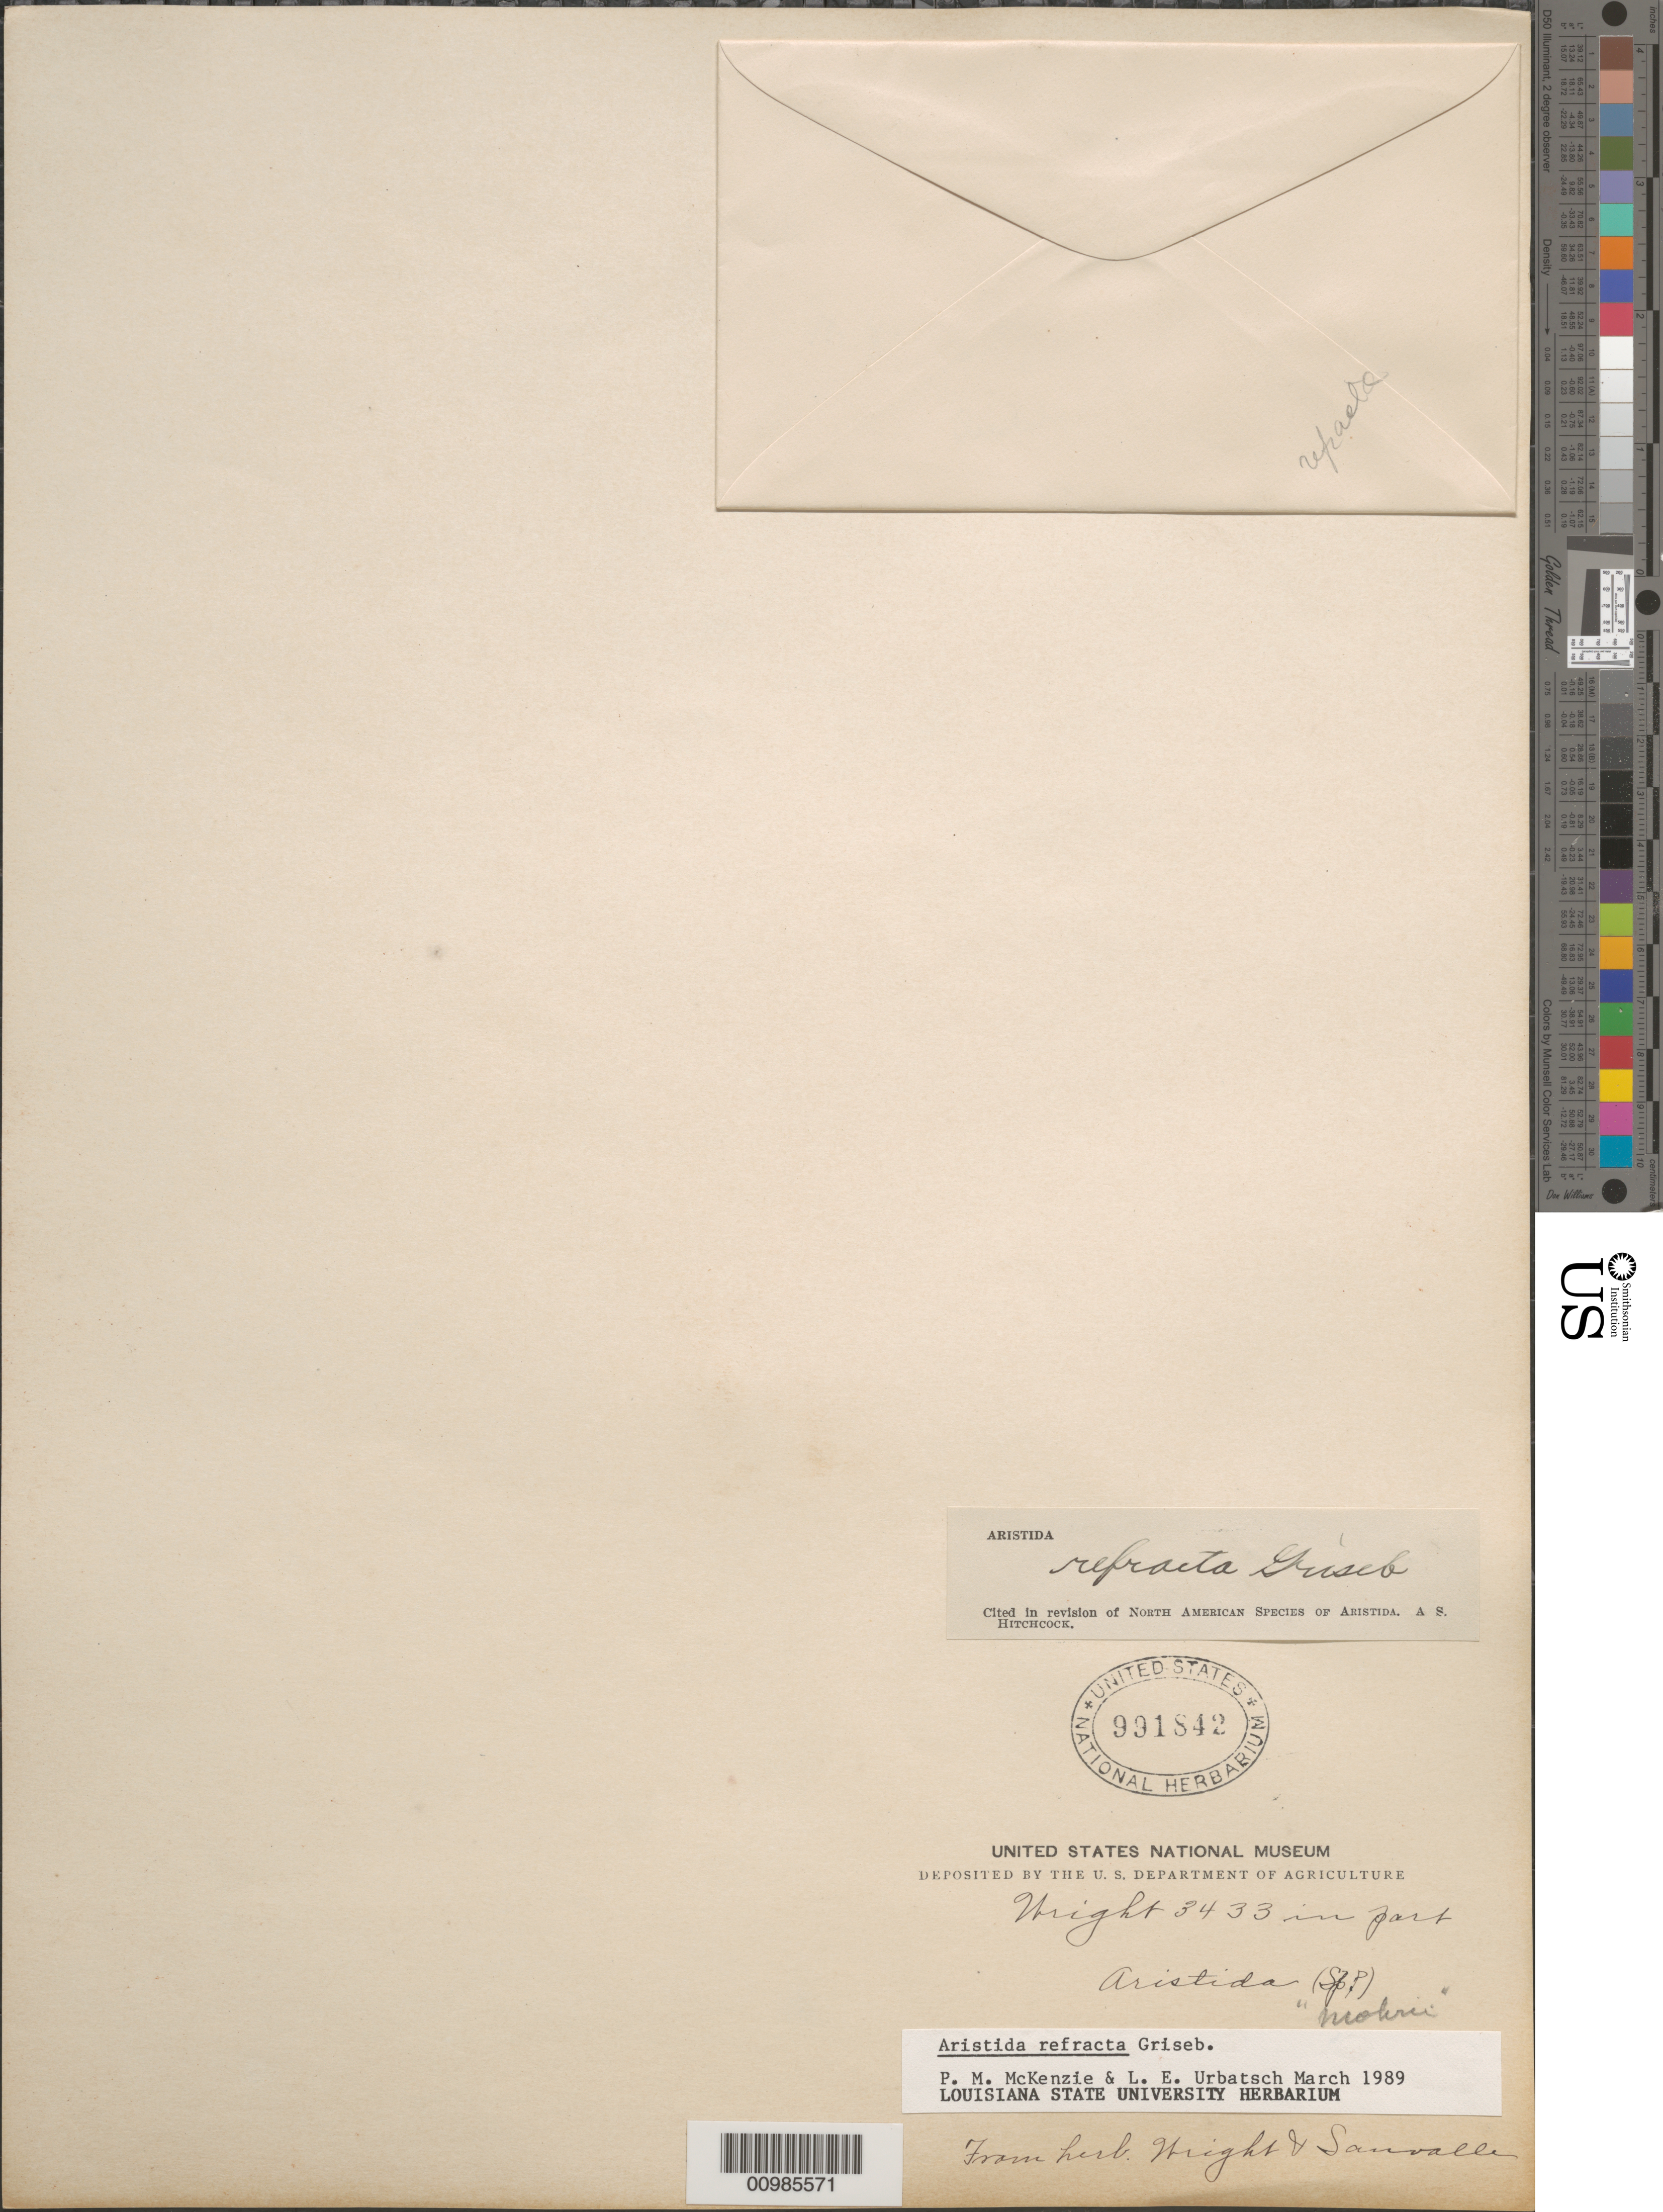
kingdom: Plantae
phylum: Tracheophyta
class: Liliopsida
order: Poales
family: Poaceae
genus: Aristida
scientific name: Aristida refracta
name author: Griseb.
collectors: C. Wright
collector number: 3433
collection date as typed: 1800 to 1899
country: Cuba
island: Cuba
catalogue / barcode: US 991842